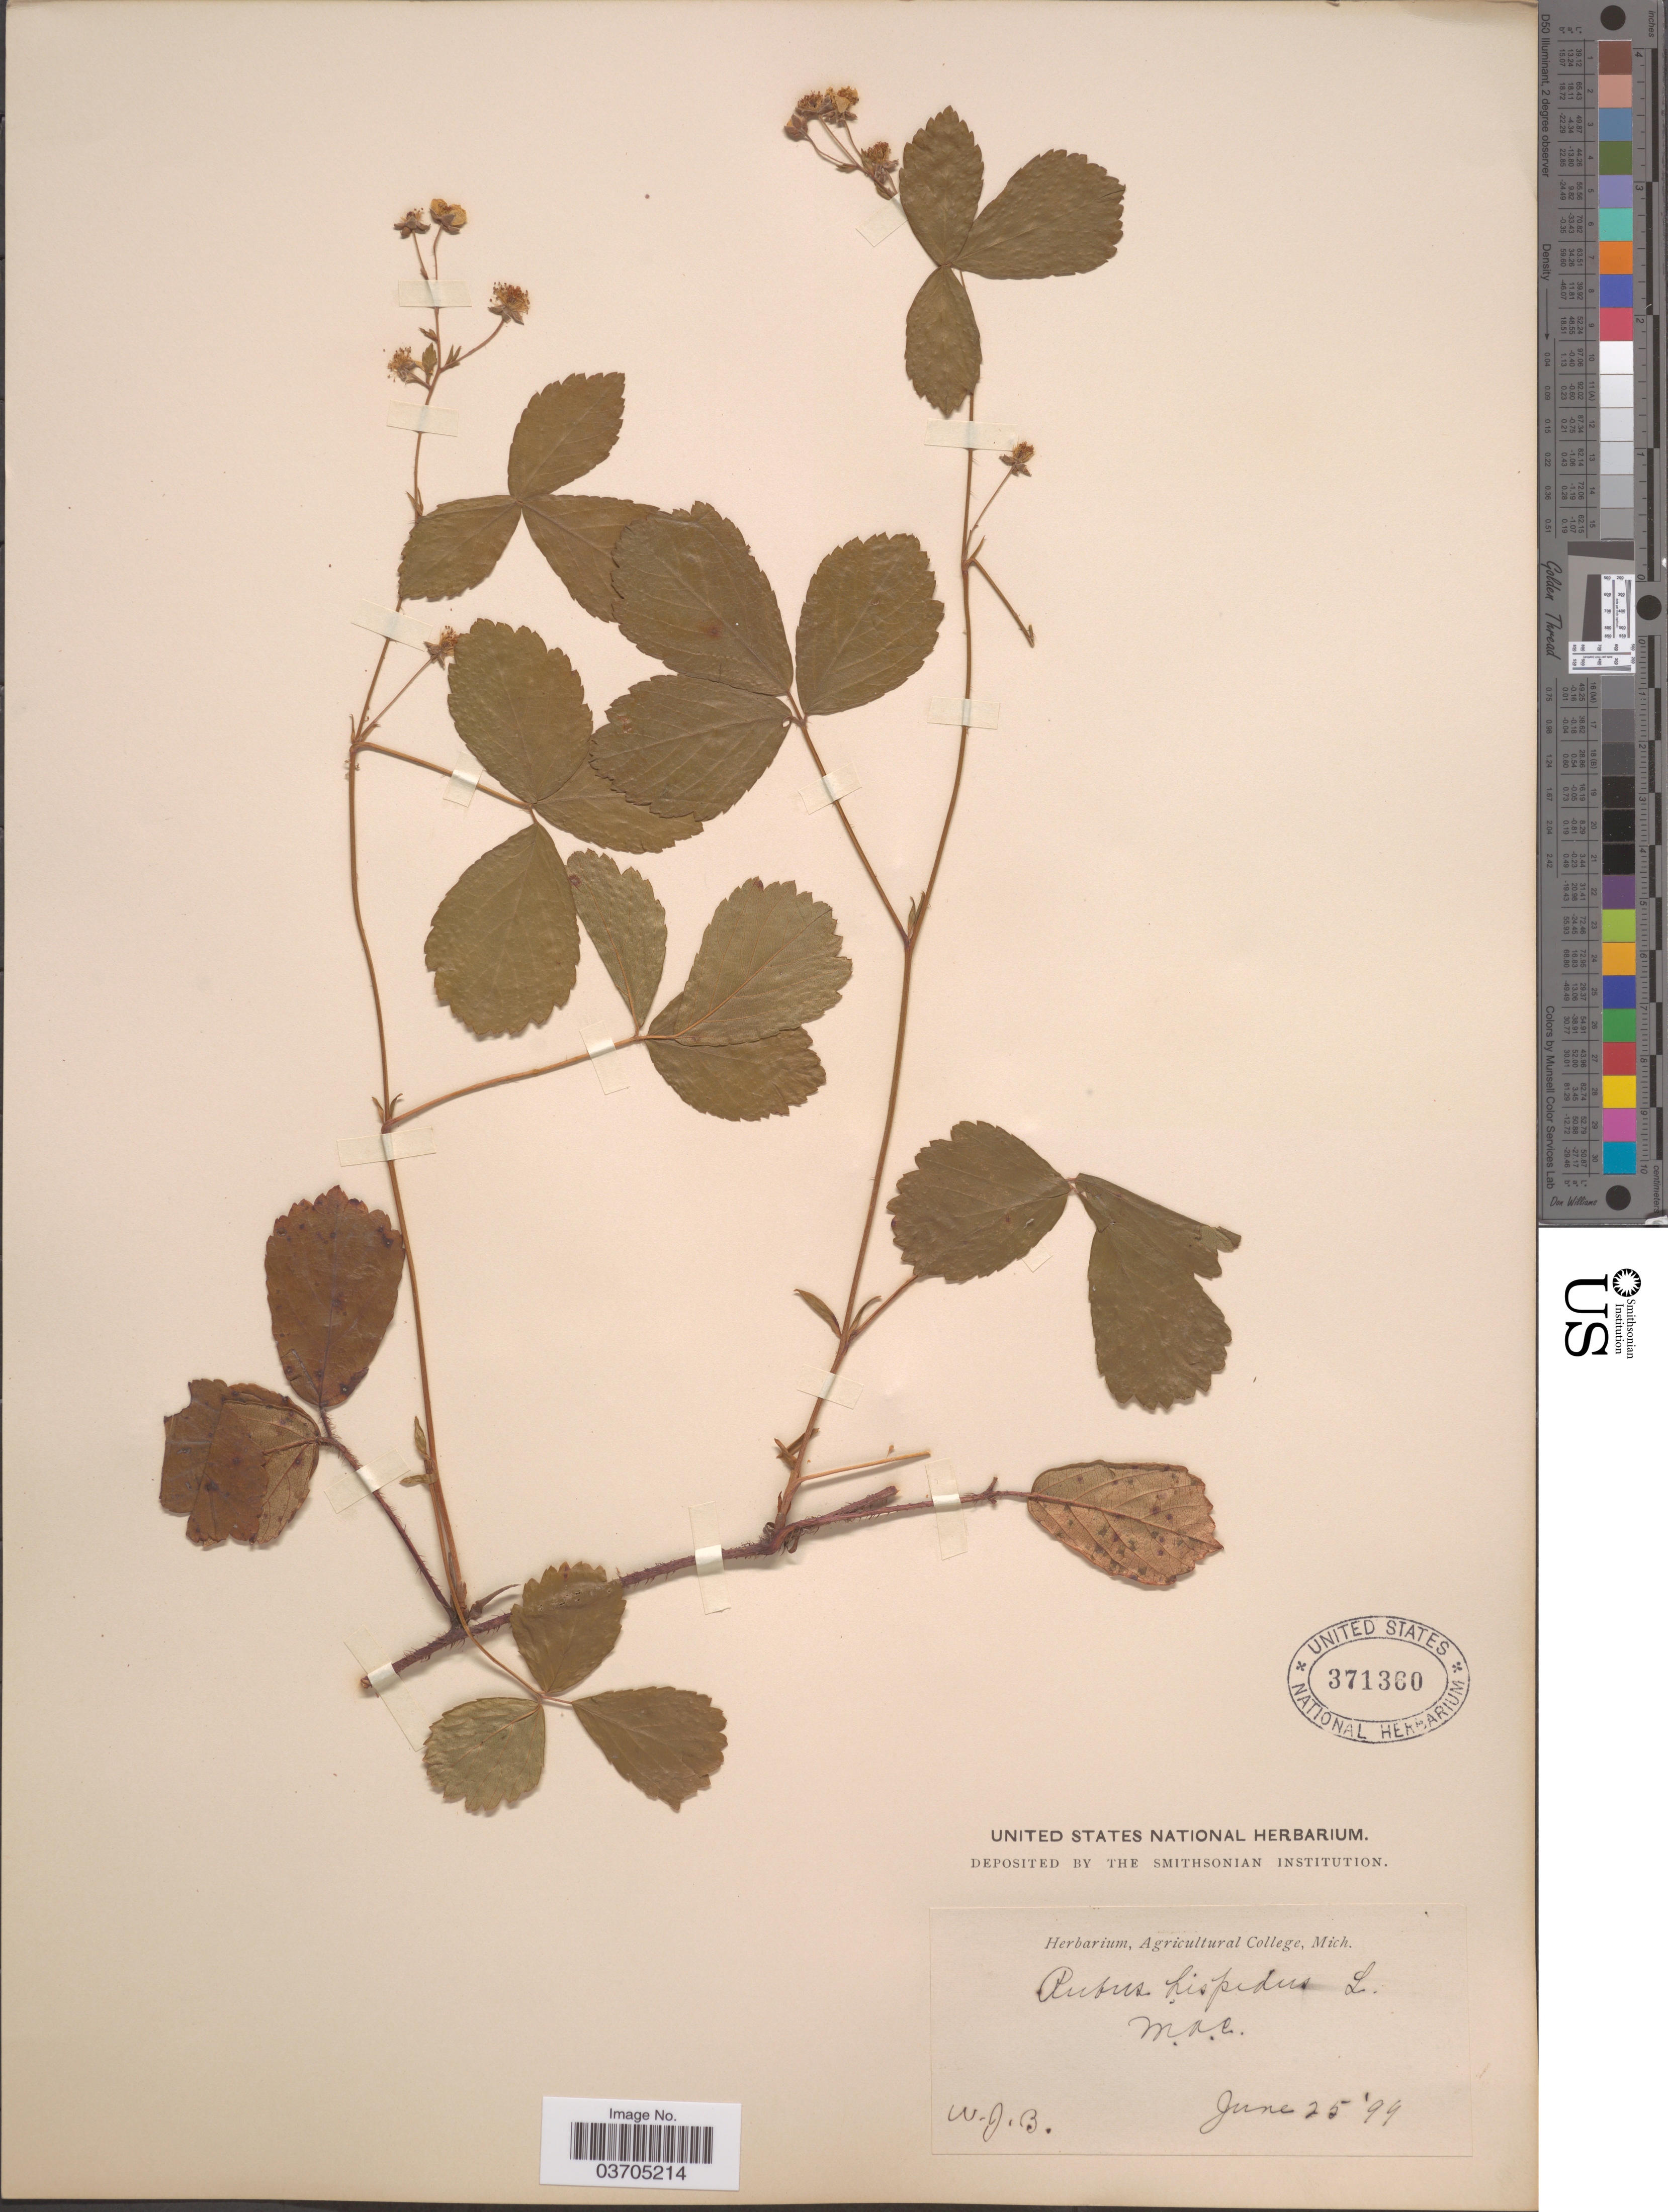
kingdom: Plantae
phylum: Tracheophyta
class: Magnoliopsida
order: Rosales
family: Rosaceae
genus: Rubus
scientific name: Rubus hispidus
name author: L.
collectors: W.J.B.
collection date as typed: Transcribed d/m/y: 25/6/94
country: United States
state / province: Michigan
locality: M.A.C.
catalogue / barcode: US 371360